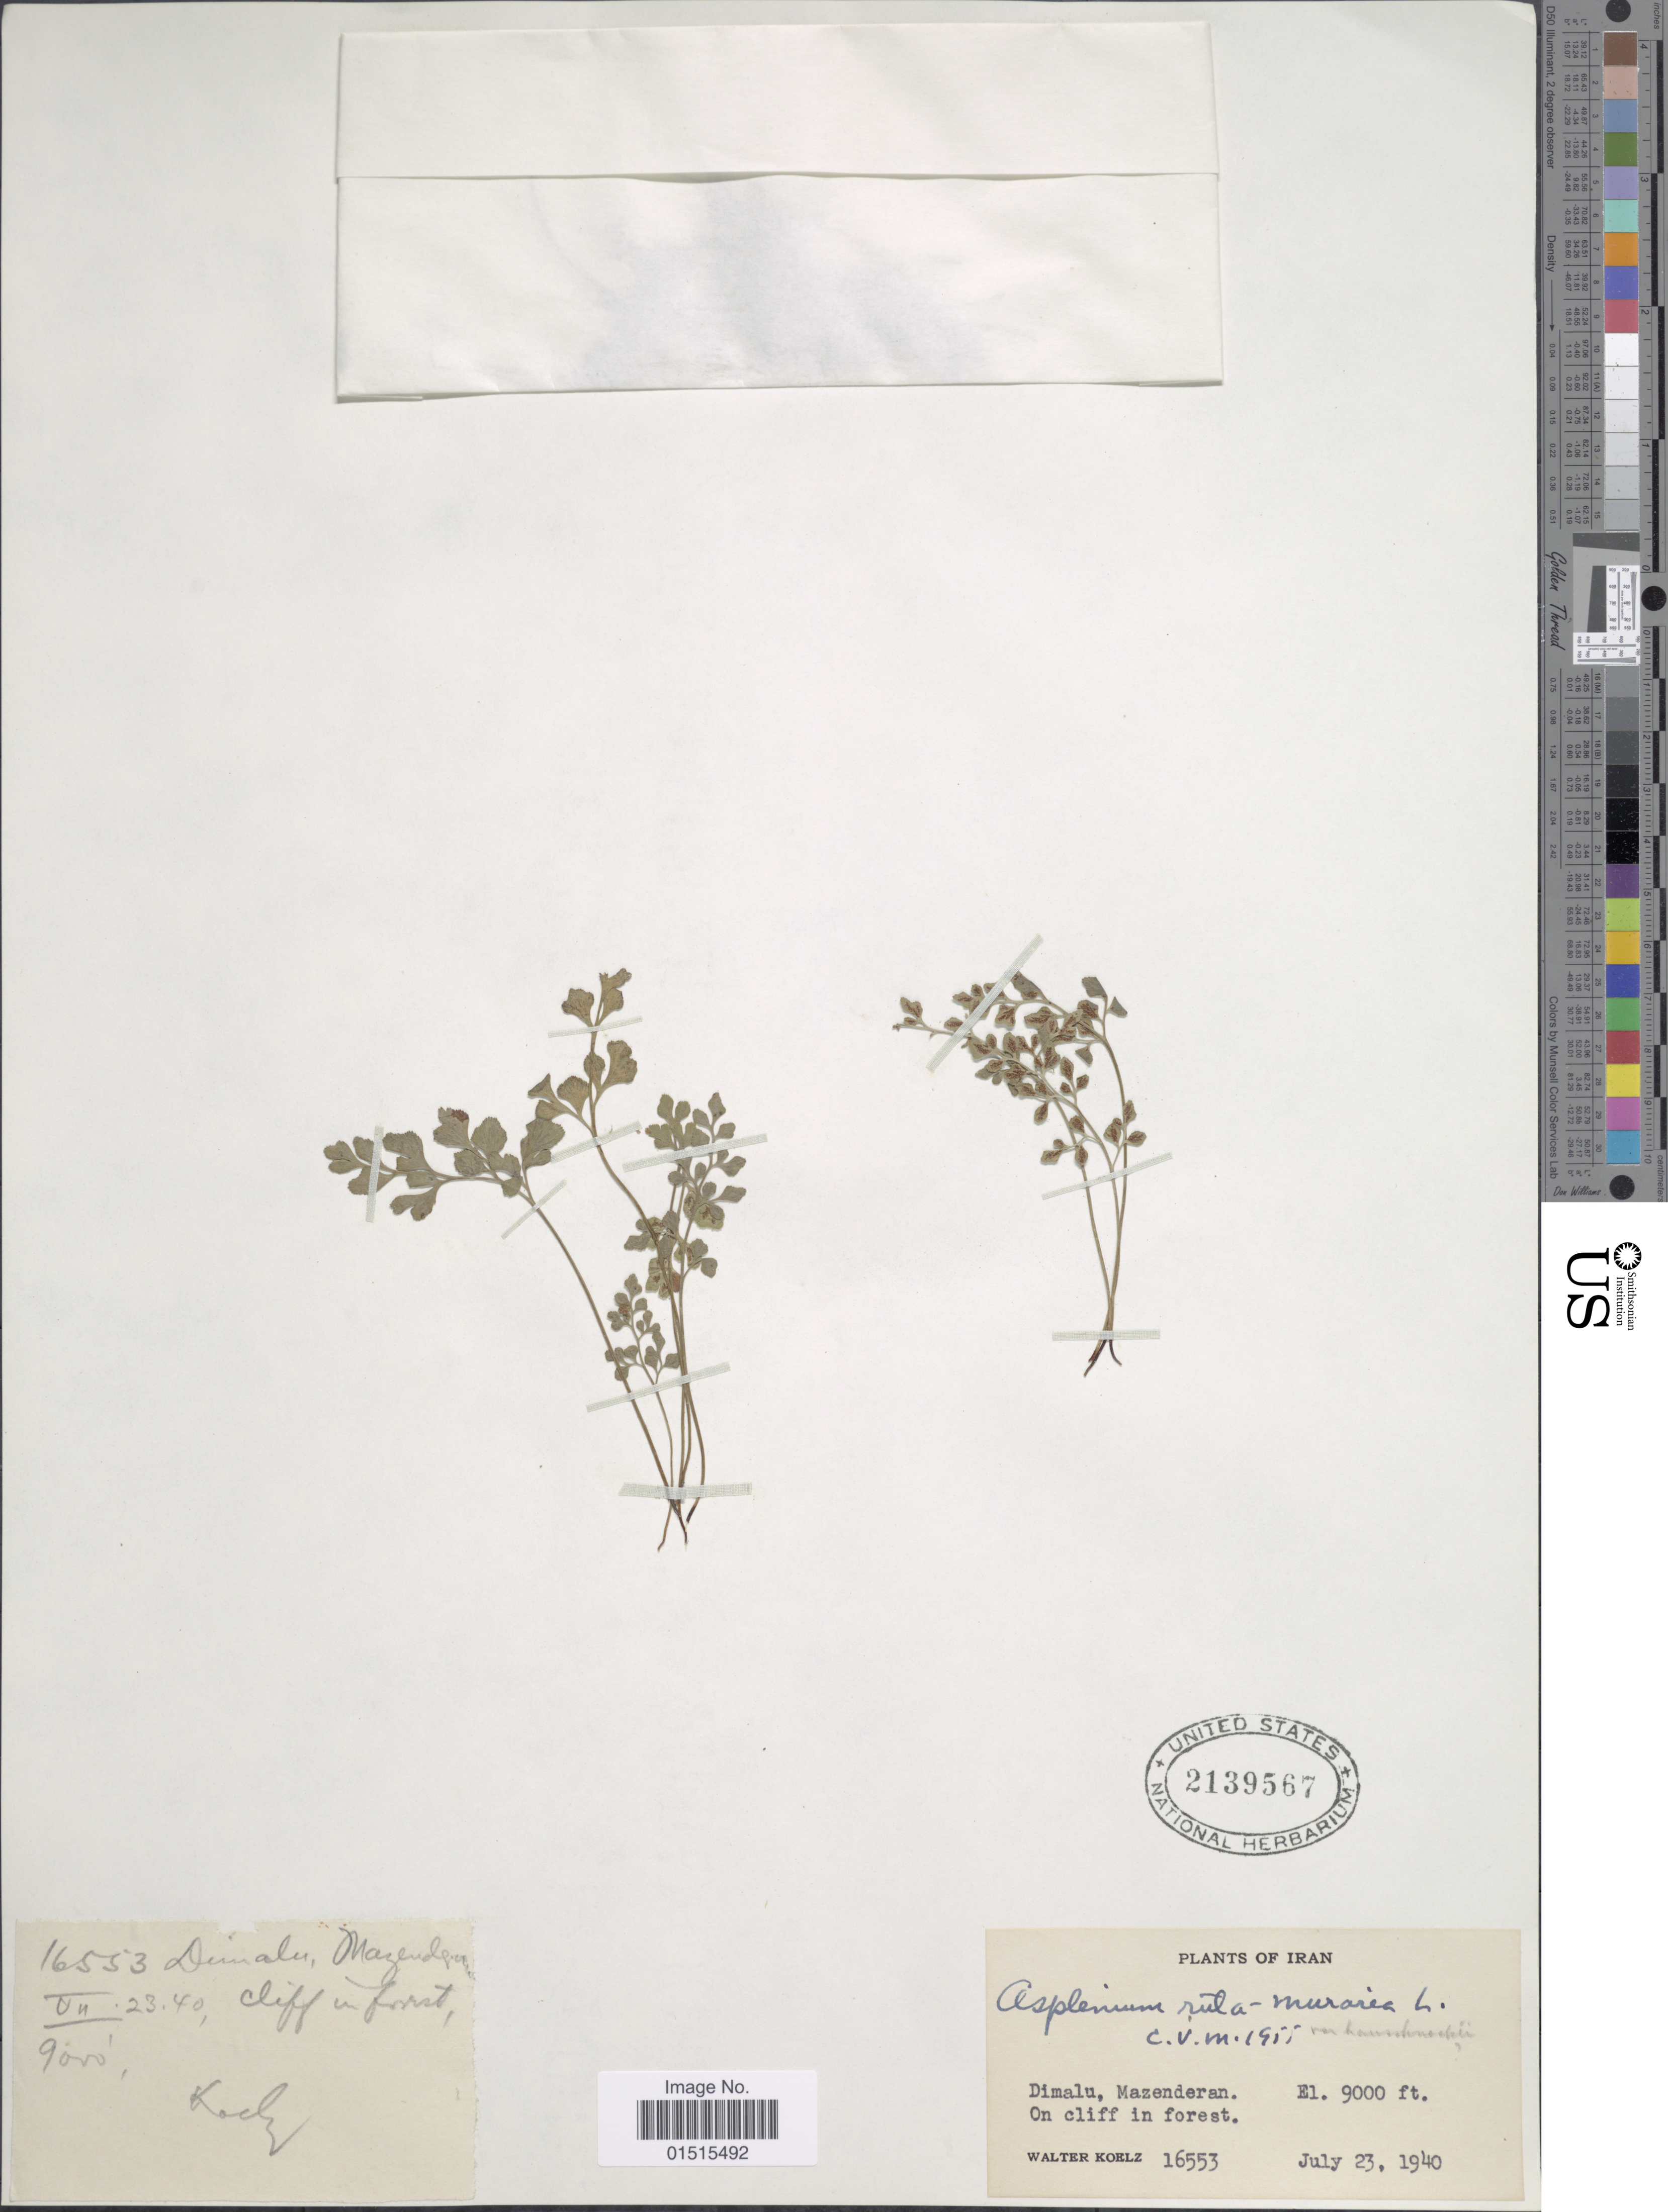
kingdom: Plantae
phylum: Tracheophyta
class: Polypodiopsida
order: Polypodiales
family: Aspleniaceae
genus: Asplenium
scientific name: Asplenium ruta-muraria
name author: L.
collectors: W. N. Koelz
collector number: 16533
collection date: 1940-07-23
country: Iran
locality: Dimalu, Mazenderan, on cliff in forest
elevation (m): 2743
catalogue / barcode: US 2139567